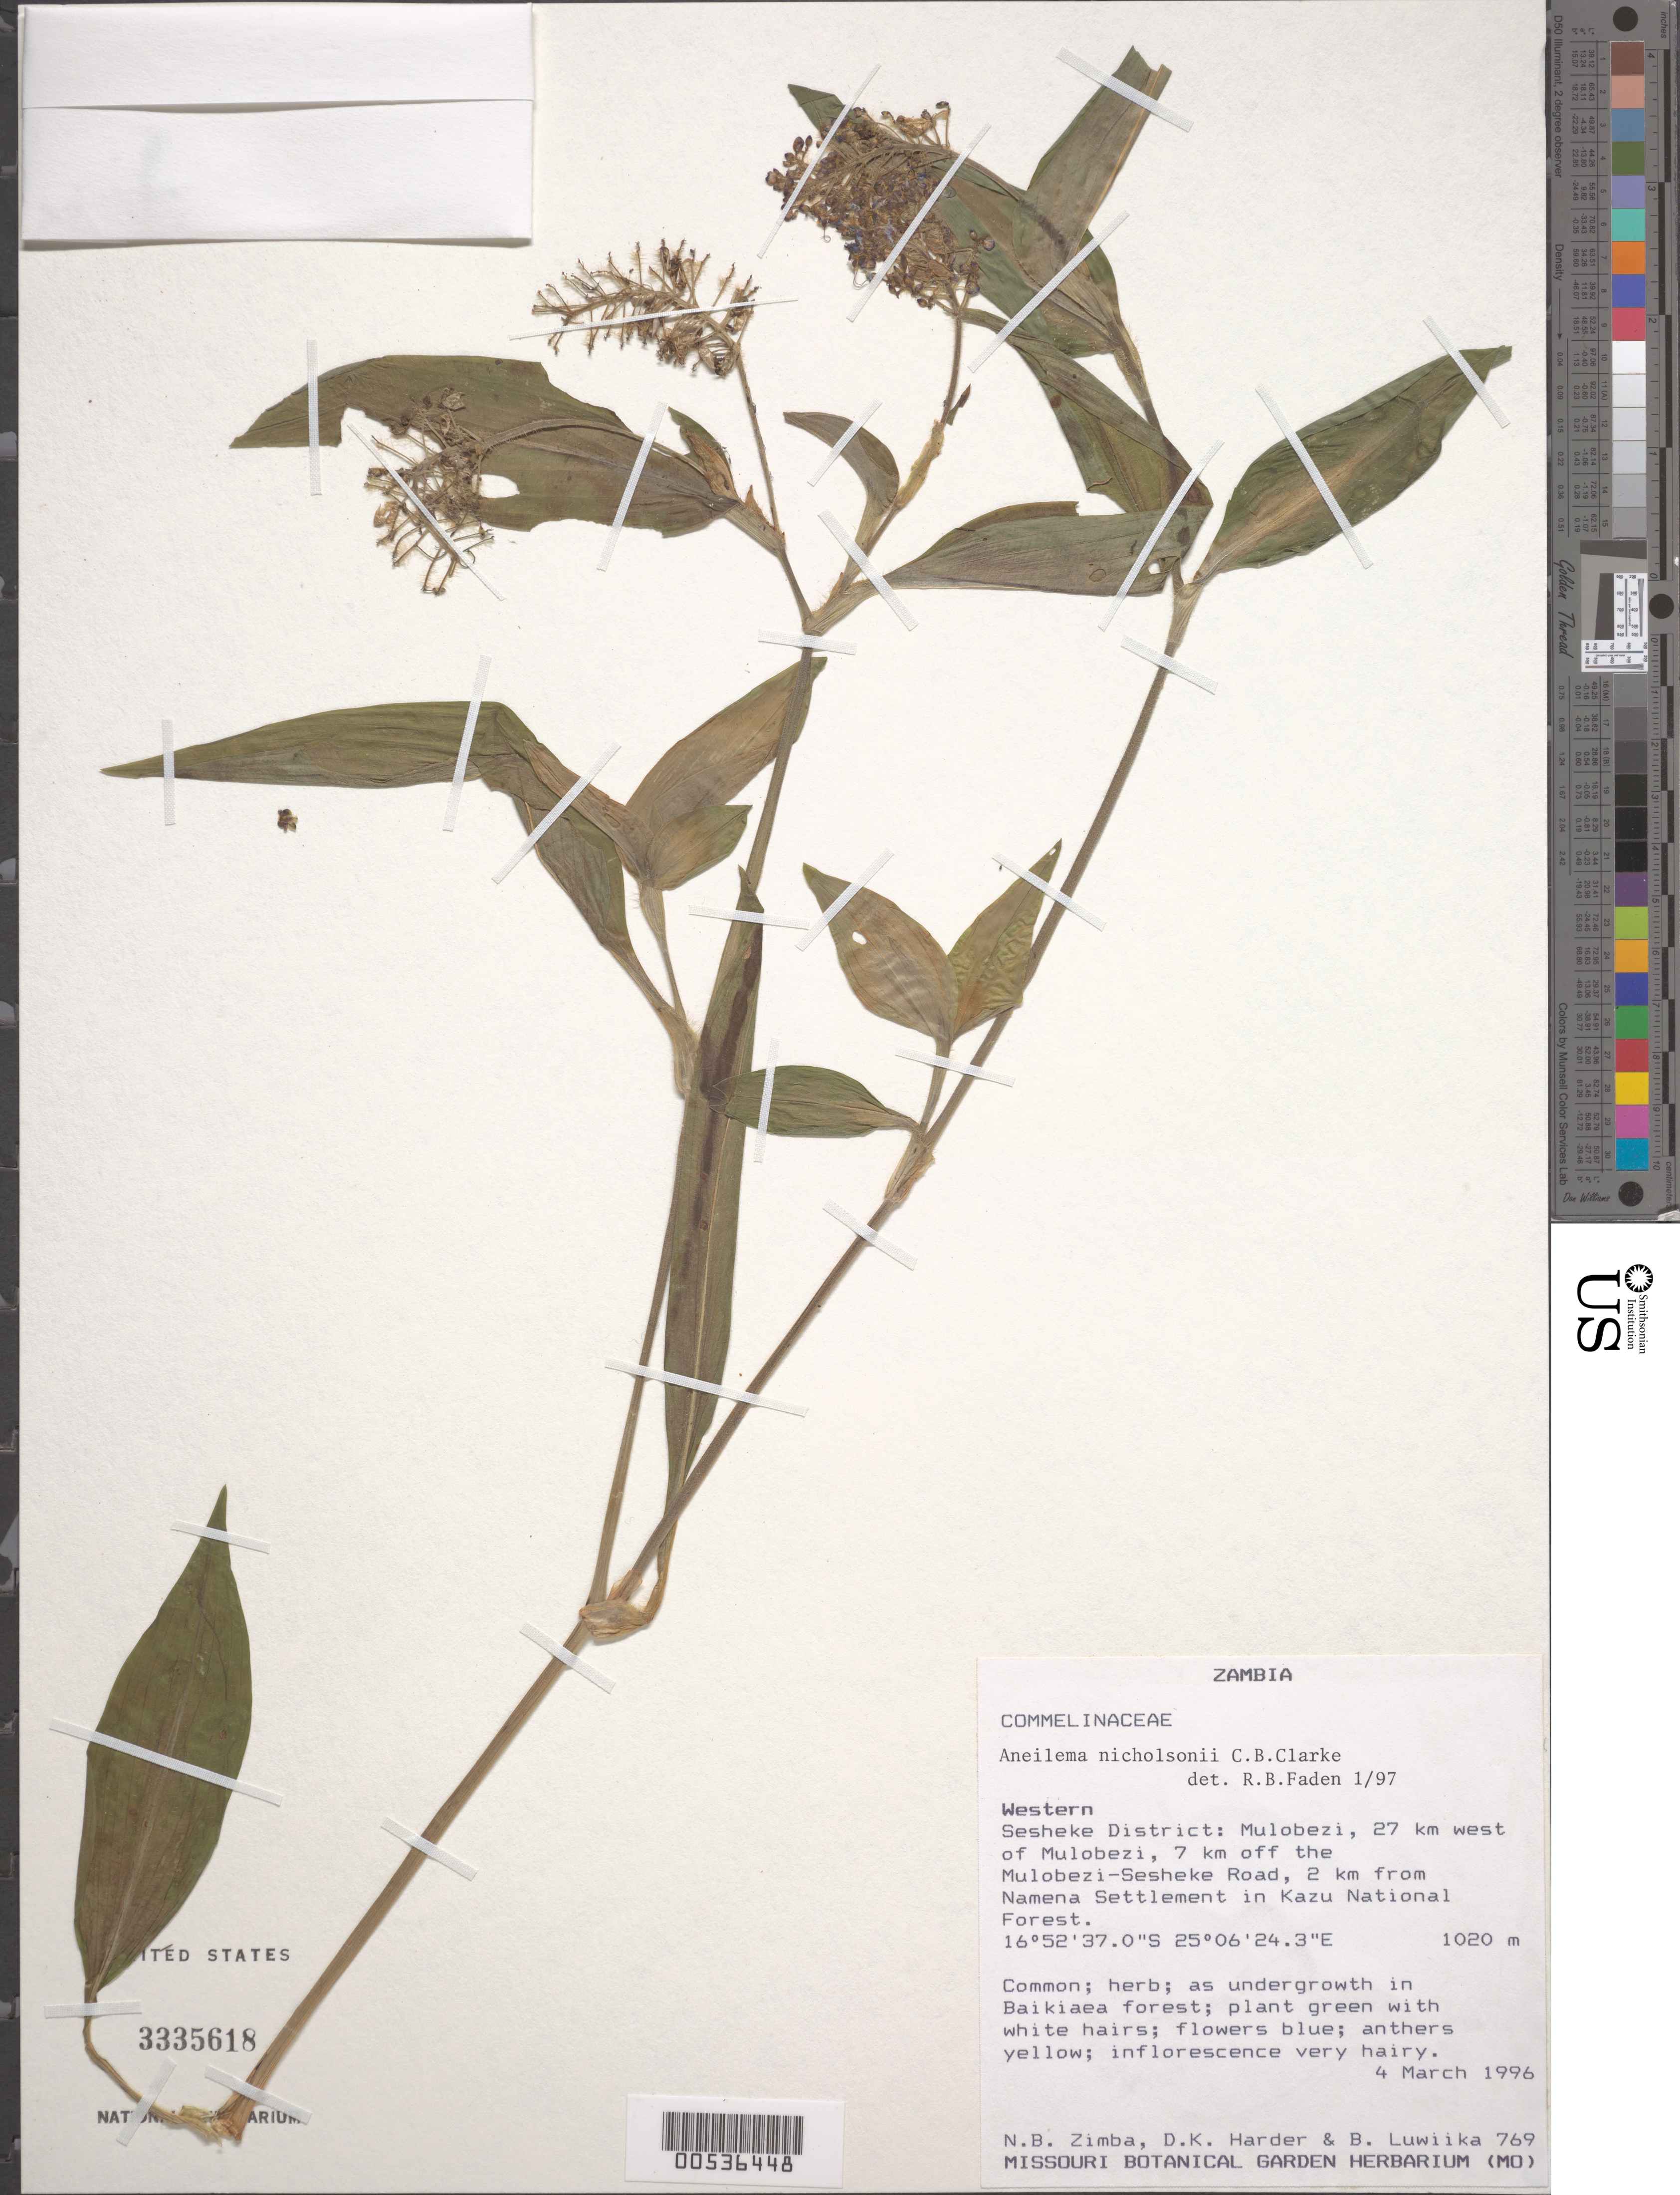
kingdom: Plantae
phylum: Tracheophyta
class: Liliopsida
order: Commelinales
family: Commelinaceae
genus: Aneilema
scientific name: Aneilema nicholsonii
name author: C.B. Clarke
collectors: N. B. Zimba, D. Harder & B. Luwiika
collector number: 769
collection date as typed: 04 Mar 1996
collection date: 1996-03-04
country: Zambia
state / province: Western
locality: Sesheke district, mulobezi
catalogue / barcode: US 3335618